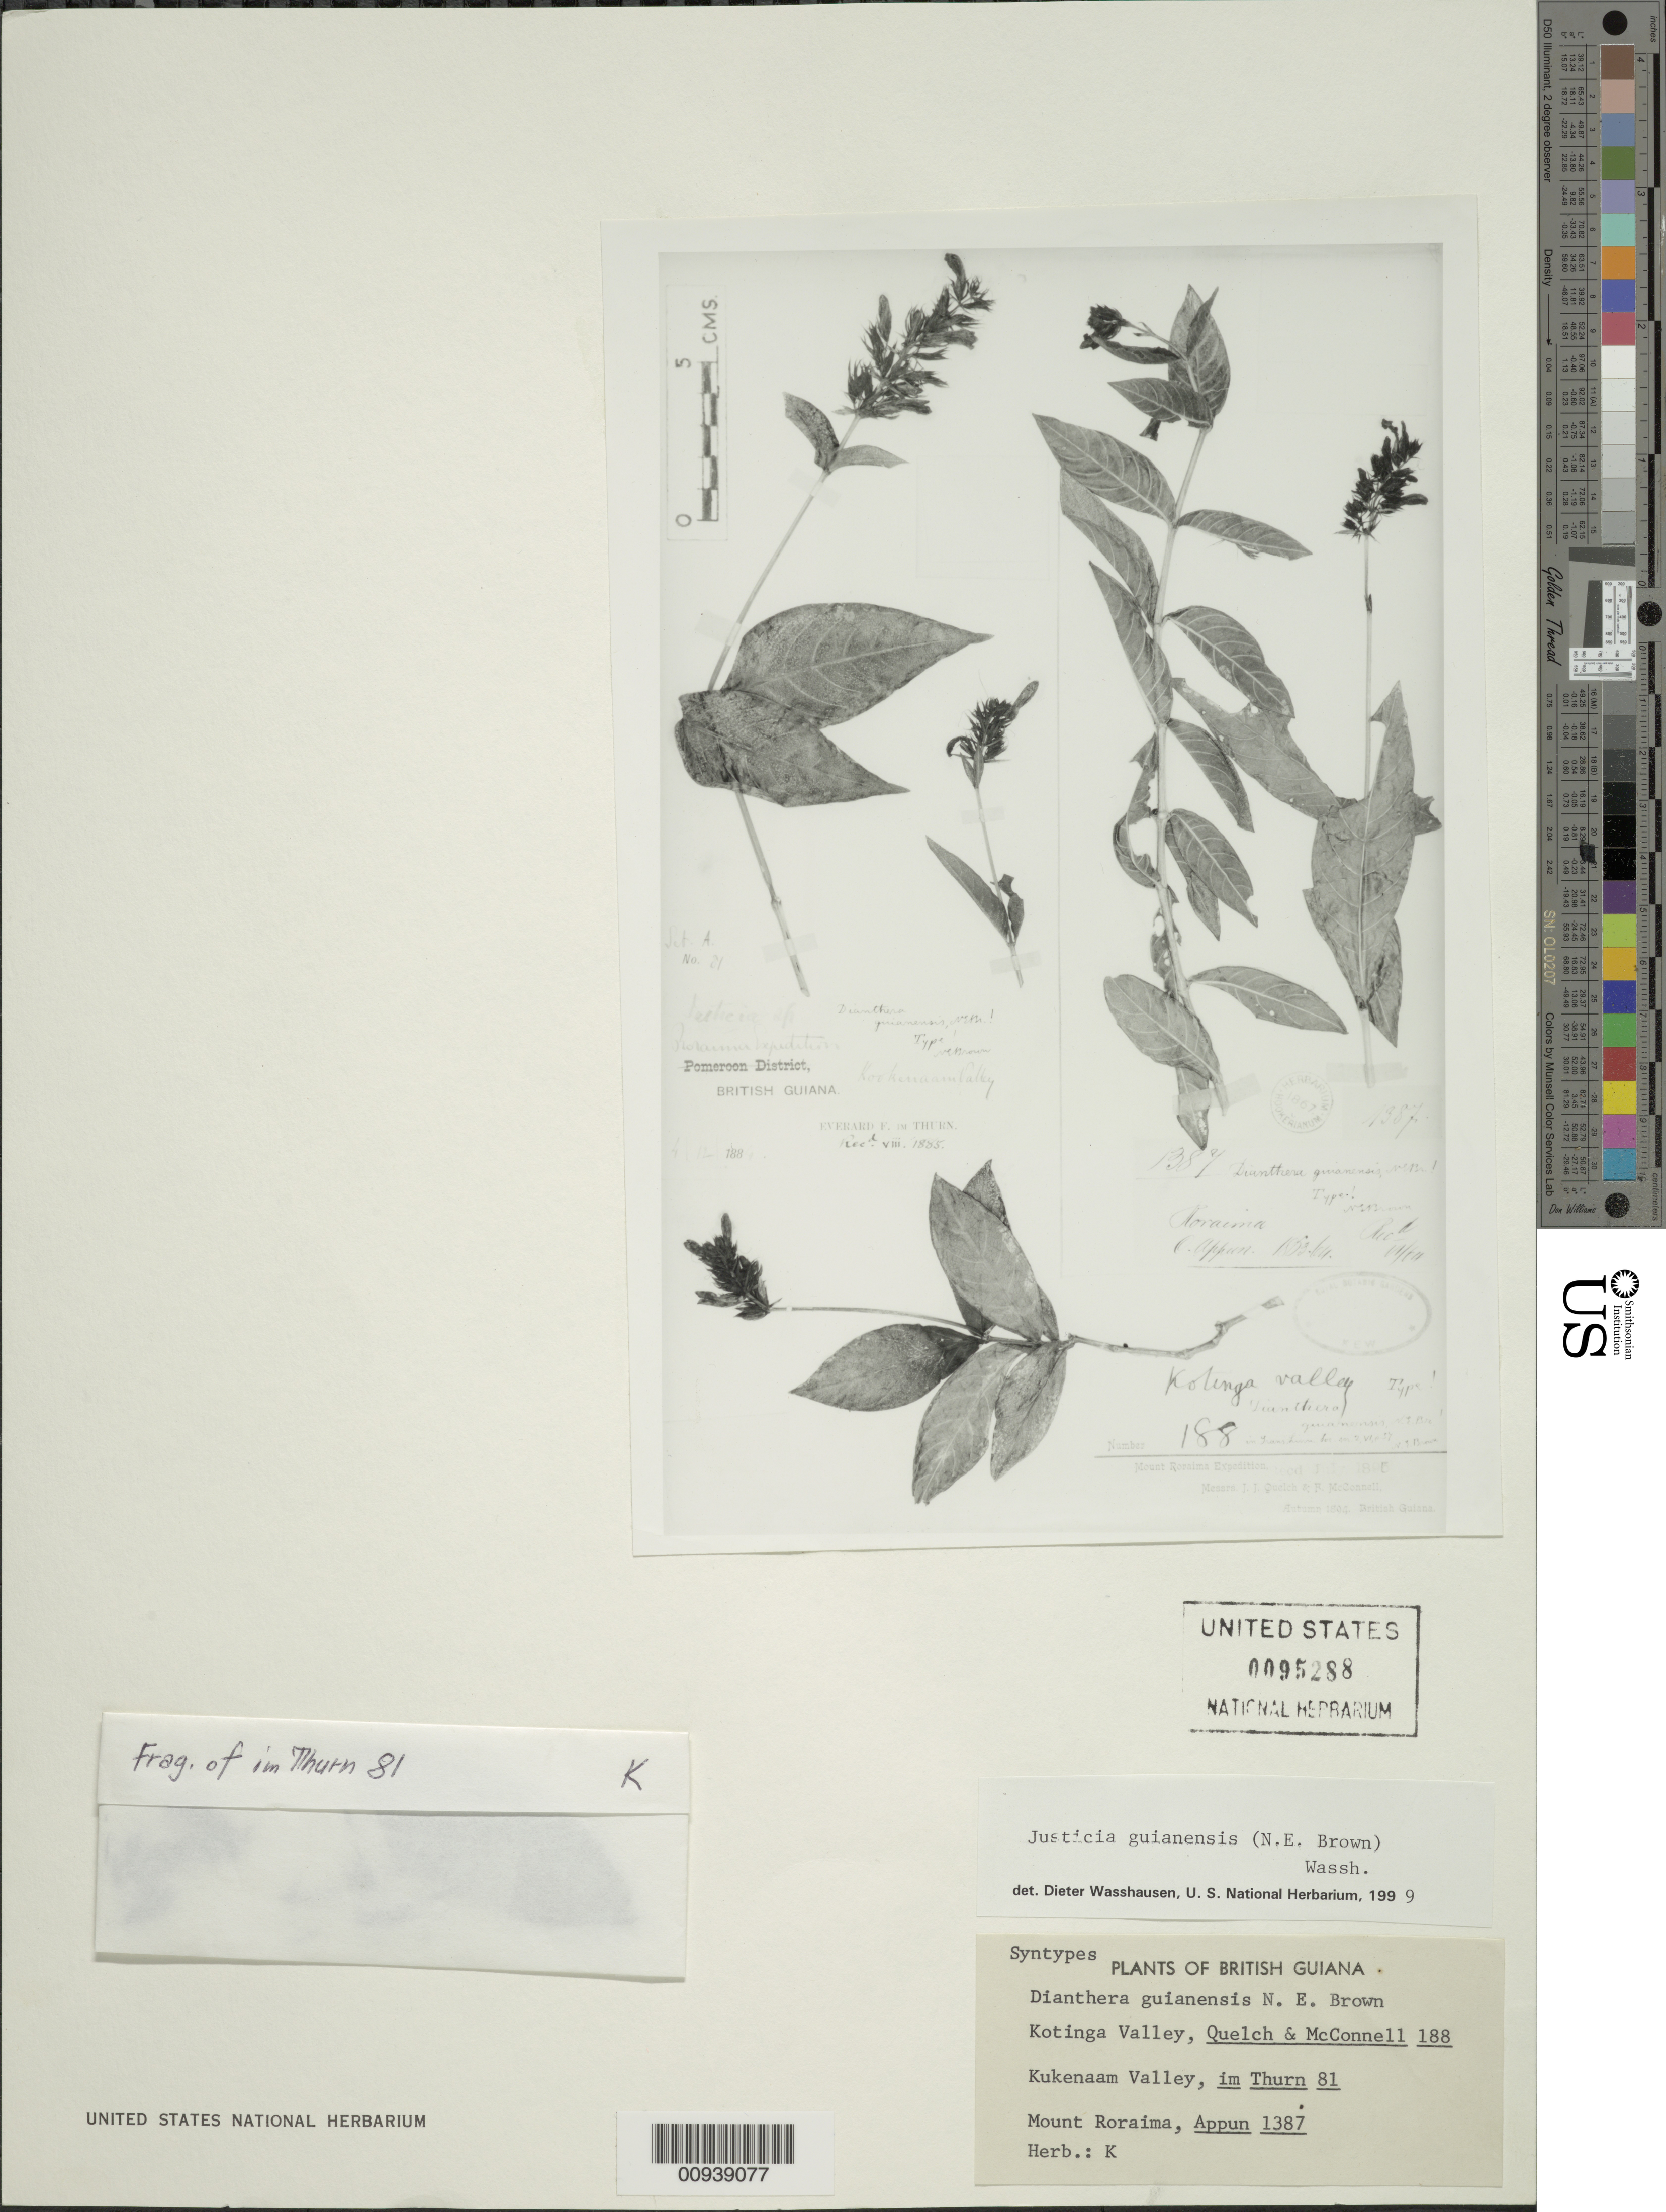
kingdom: Plantae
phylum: Tracheophyta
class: Magnoliopsida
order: Lamiales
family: Acanthaceae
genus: Justicia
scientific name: Justicia guianensis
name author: (N.E. Br.) Wassh.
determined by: Wasshausen, Dieter C., (BOT), Smithsonian Institution - National Museum of Natural History (UNITED STATES)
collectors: E. F. im Thurn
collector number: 81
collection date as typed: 188?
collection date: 1880/1889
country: Guyana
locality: Kukenaam Valley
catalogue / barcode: US 95288